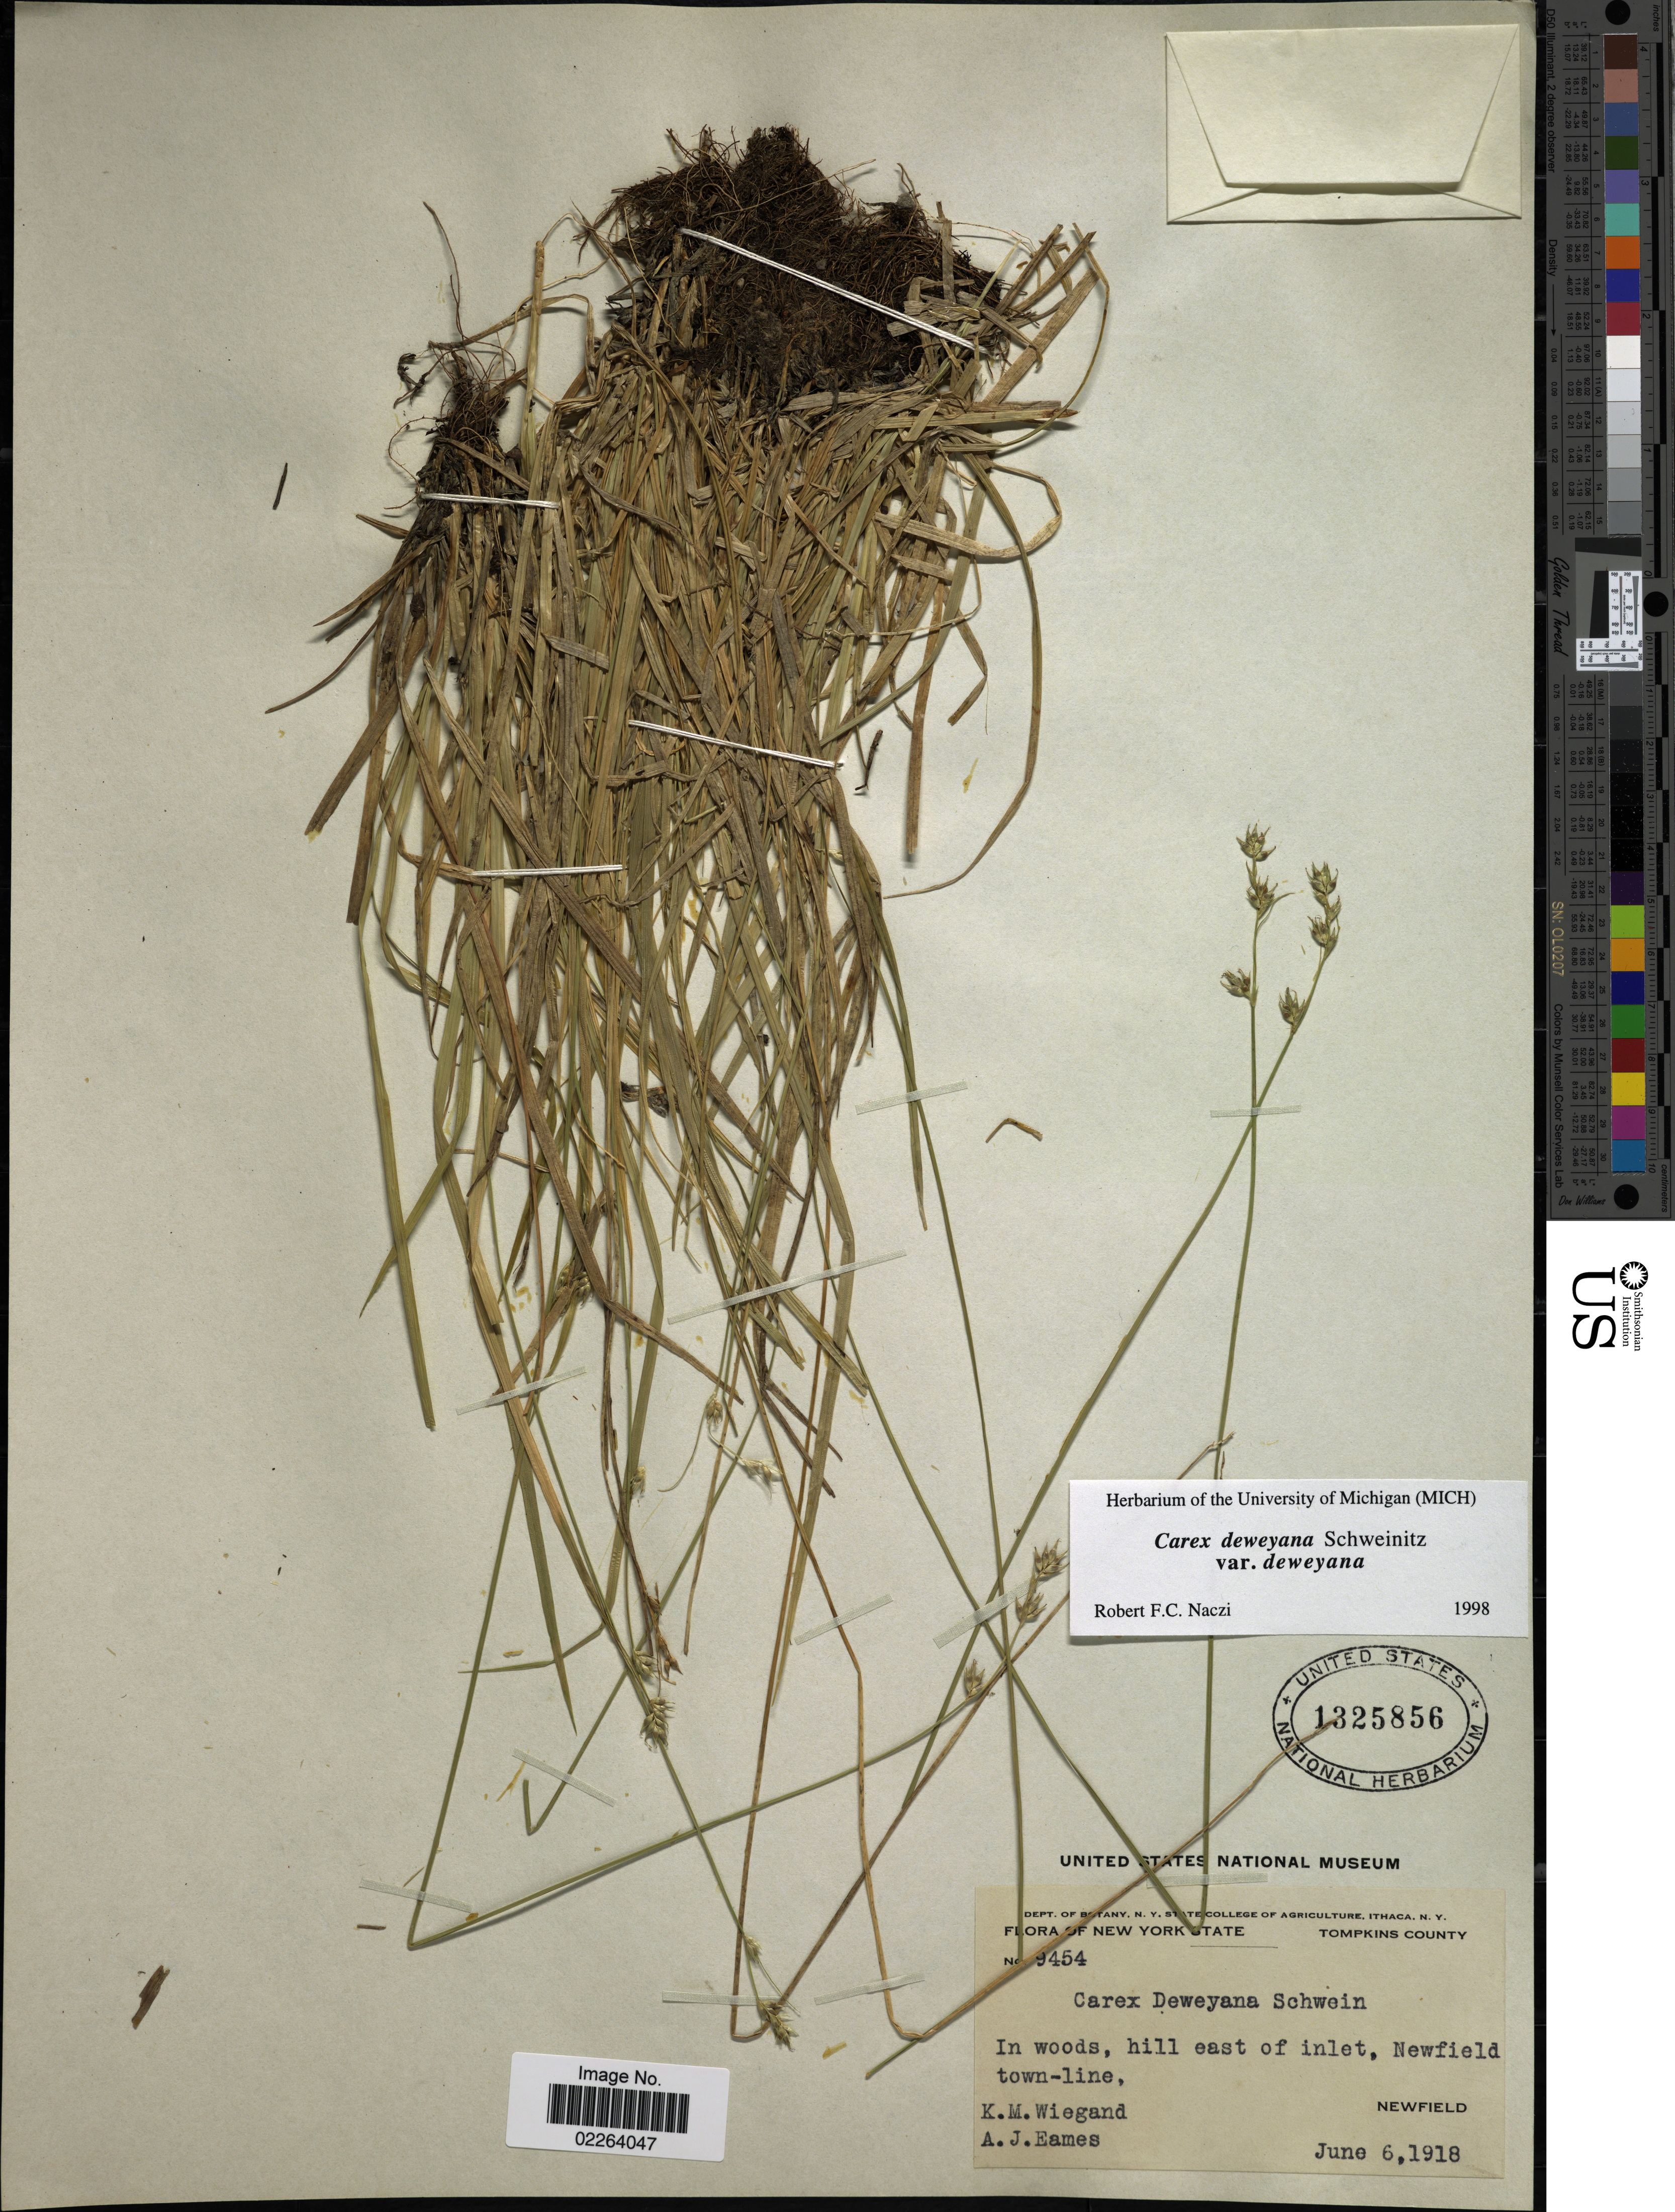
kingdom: Plantae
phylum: Tracheophyta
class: Liliopsida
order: Poales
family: Cyperaceae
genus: Carex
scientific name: Carex deweyana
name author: Schwein.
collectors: K. M. Wiegand & A. J. Eames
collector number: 9454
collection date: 1918-06-06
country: United States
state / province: New York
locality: In woods, hill east of inlet, Newfield town-line, Newfield, Tompkins County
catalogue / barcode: US 1325856